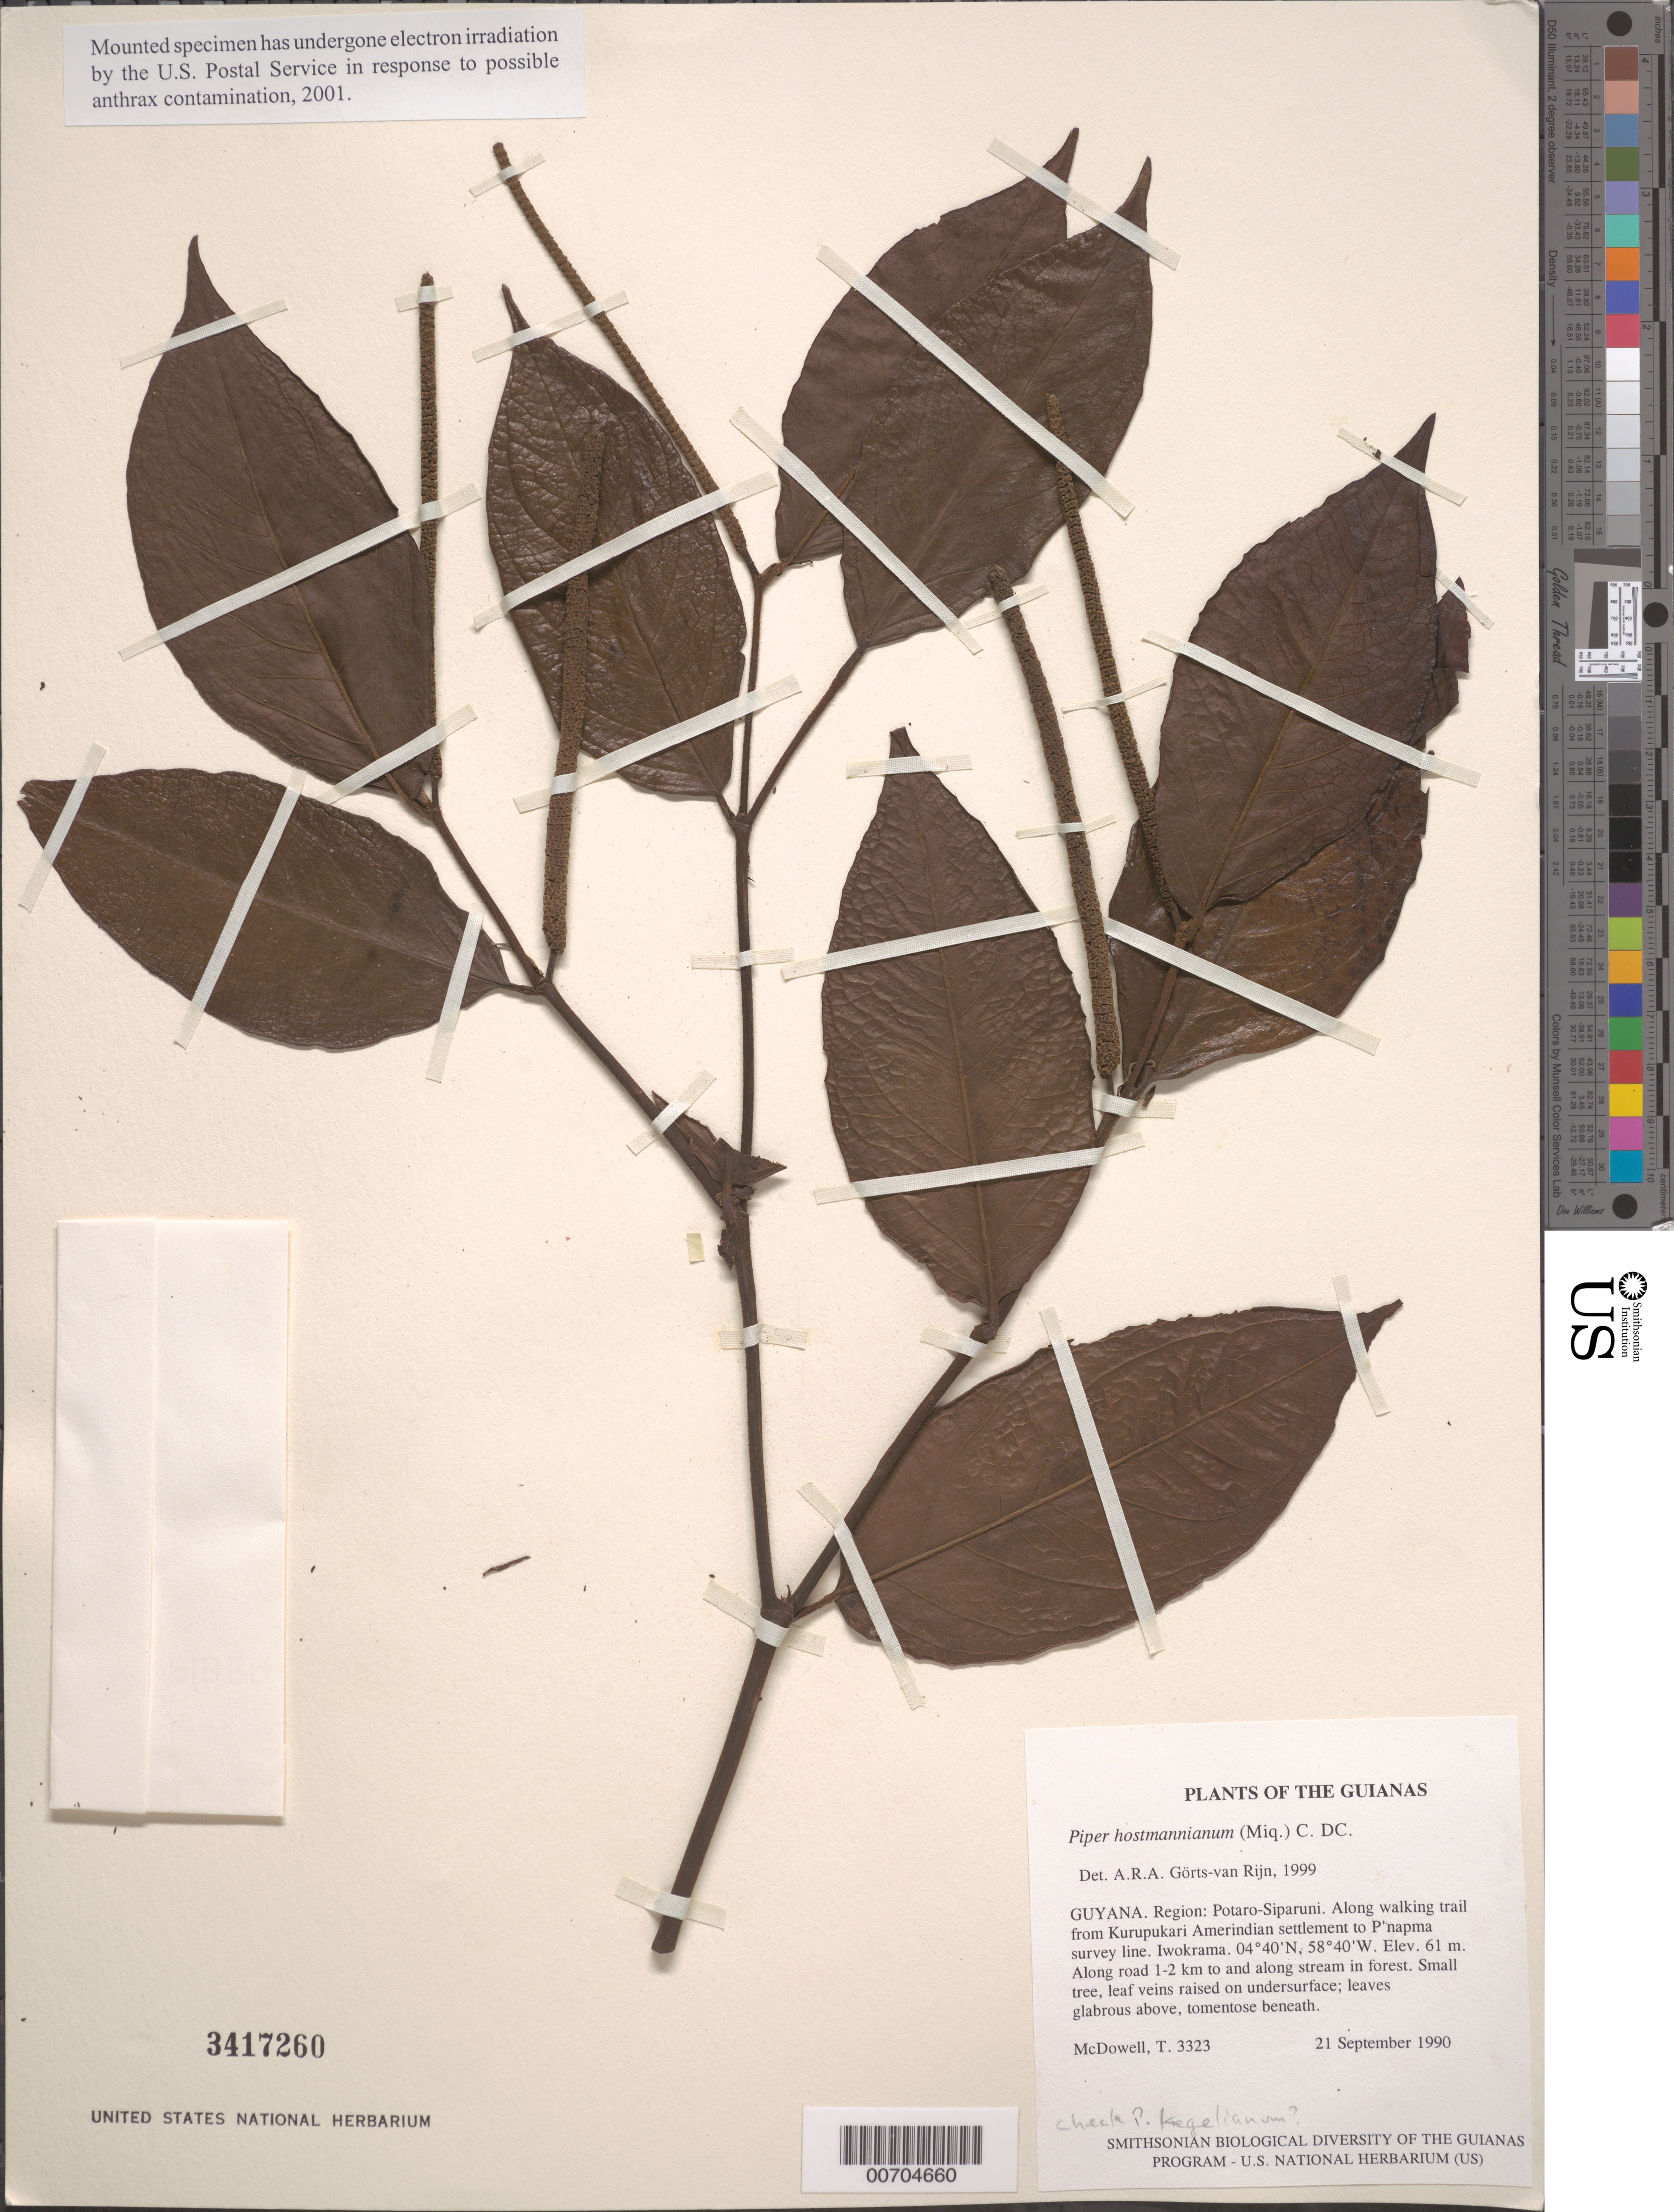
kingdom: Plantae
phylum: Tracheophyta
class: Magnoliopsida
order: Piperales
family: Piperaceae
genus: Piper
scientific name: Piper trichoneuron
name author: (Miq.) C. DC.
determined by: Görts-van Rijn, A. R. A.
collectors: T. McDowell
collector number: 3323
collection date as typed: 21 September 1990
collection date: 1990-09-21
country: Guyana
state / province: Potaro-Siparuni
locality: Trail from Kurupukari Amerindian settlement to Paranapanema survey line, 1-2 km from road. Iwokrama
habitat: Along road and stream in forest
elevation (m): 60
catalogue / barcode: US 3417260